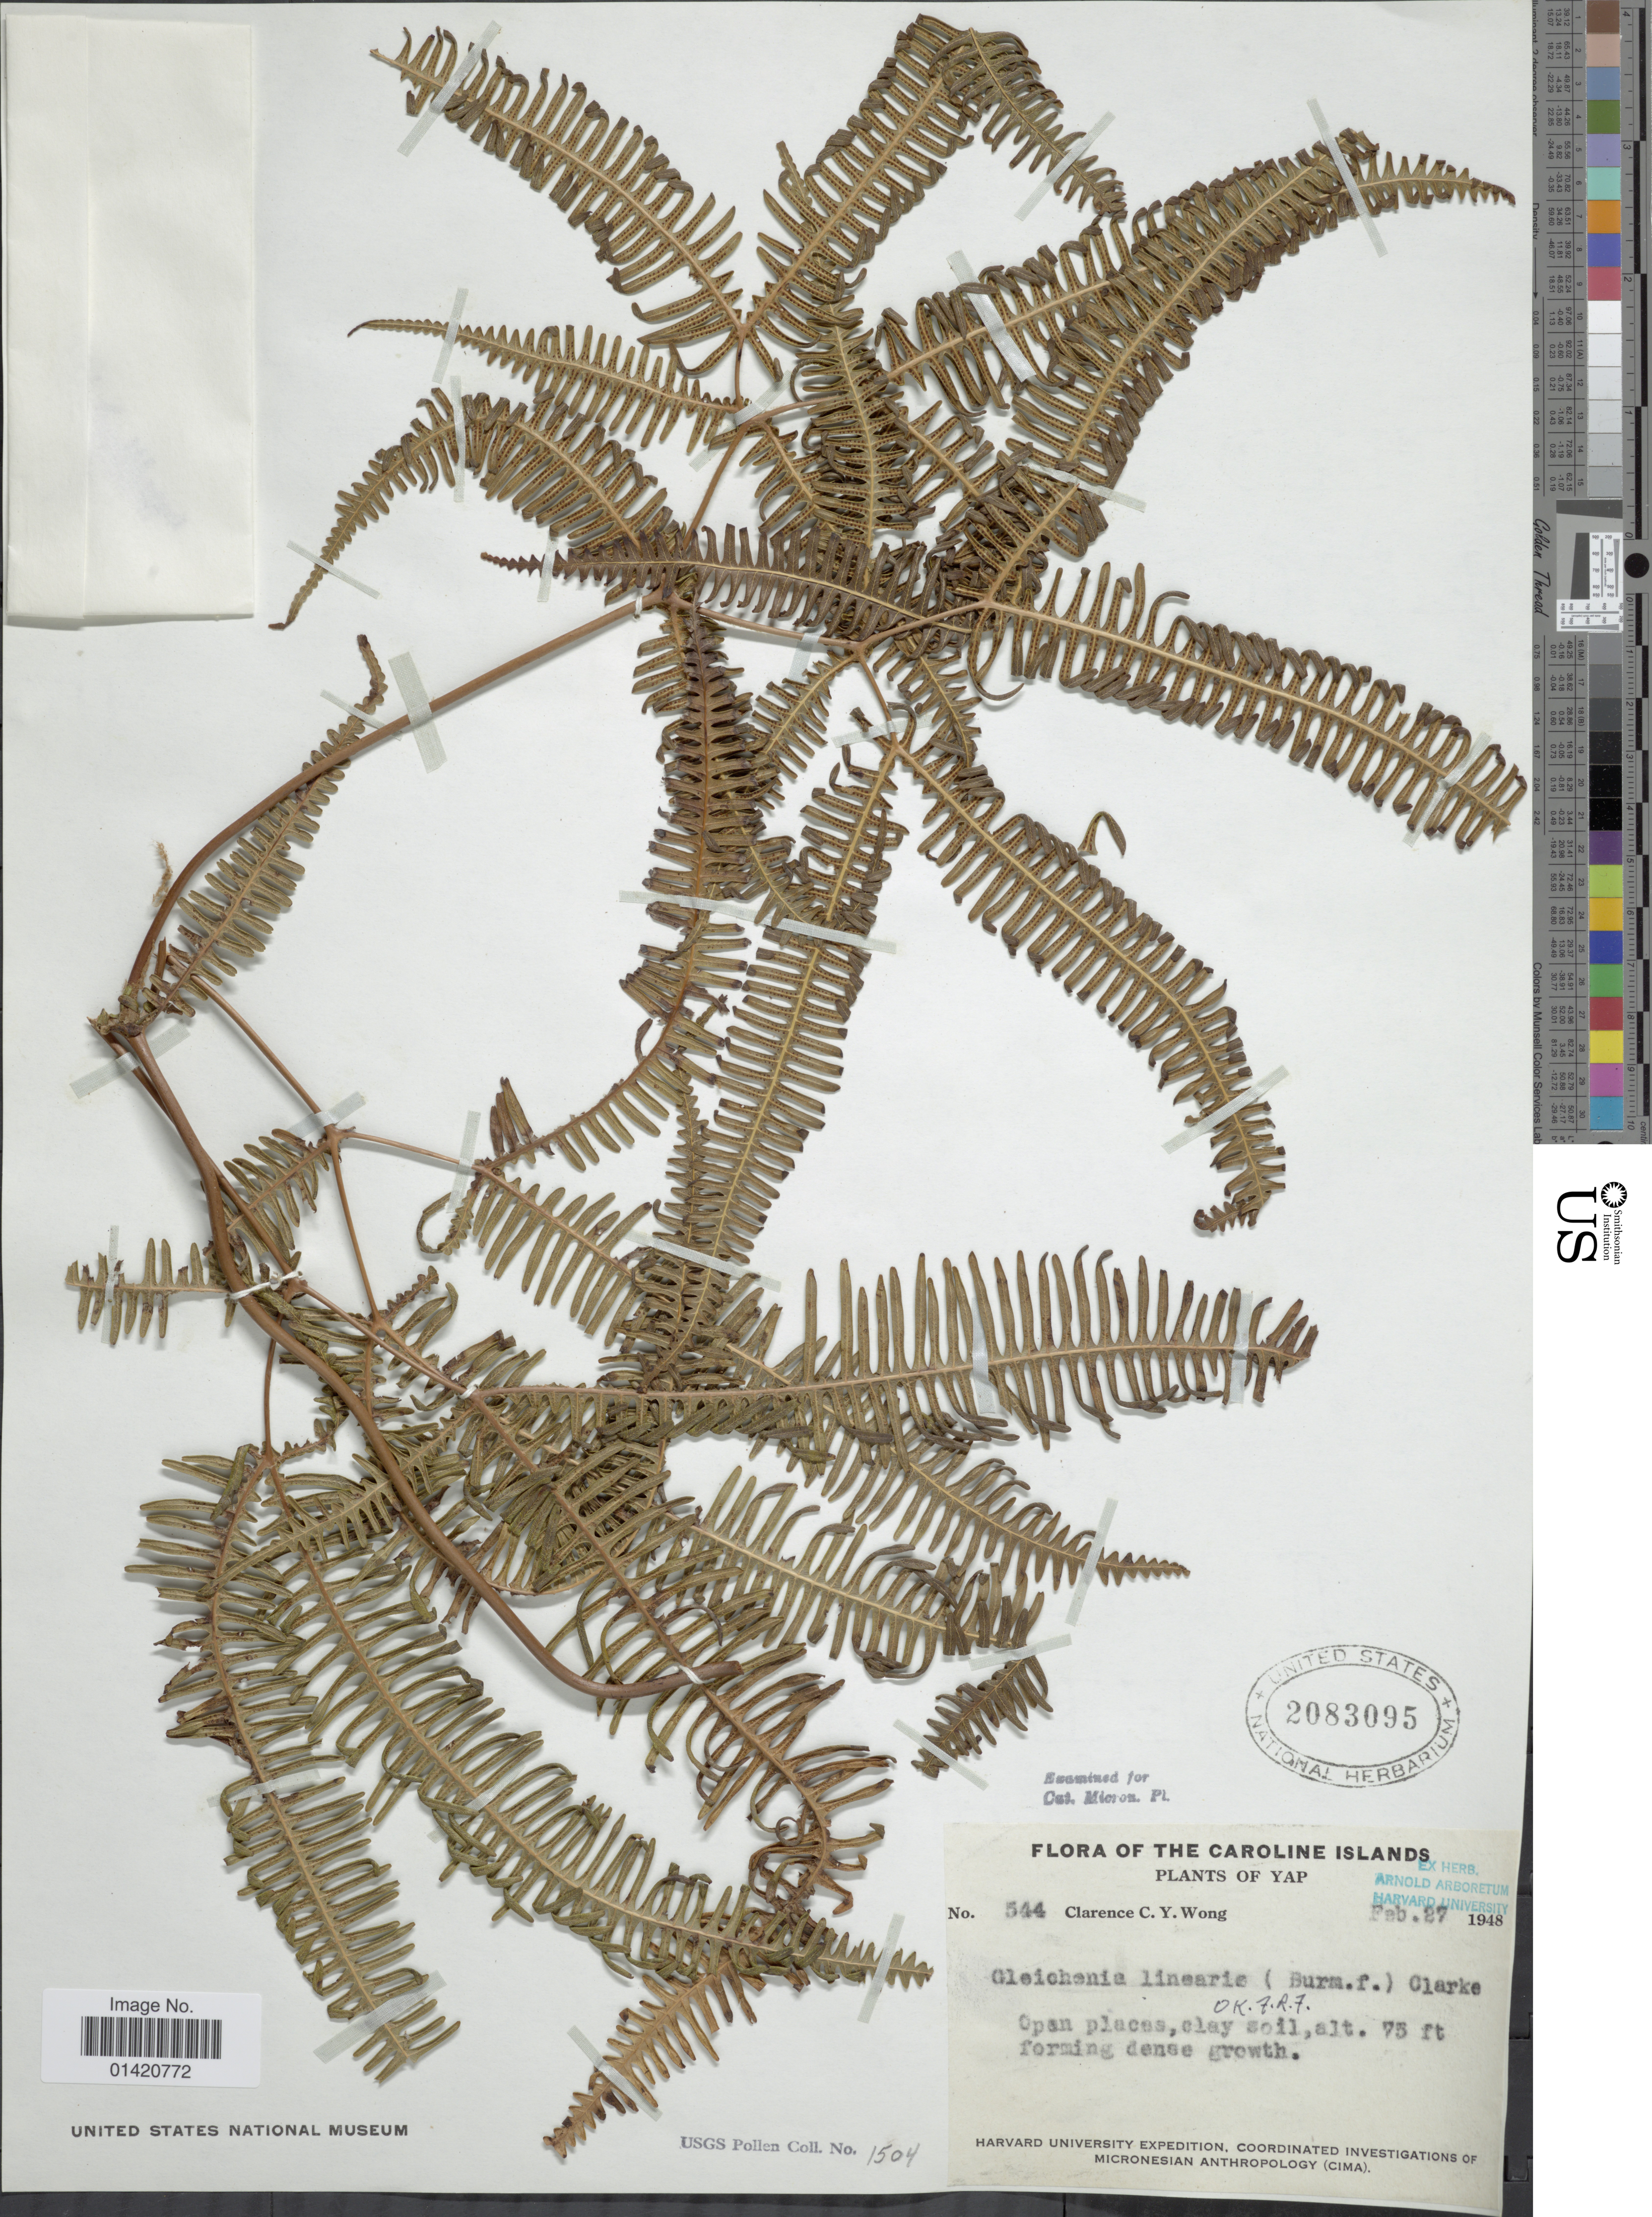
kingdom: Plantae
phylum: Tracheophyta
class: Polypodiopsida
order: Gleicheniales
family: Gleicheniaceae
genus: Dicranopteris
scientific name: Dicranopteris linearis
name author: (Burm. f.) Underw.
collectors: C. Y. C. Wong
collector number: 544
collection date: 1948-02-27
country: Micronesia, Federated States of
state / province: Yap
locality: The Caroline Islands,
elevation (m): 23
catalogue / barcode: US 2083095